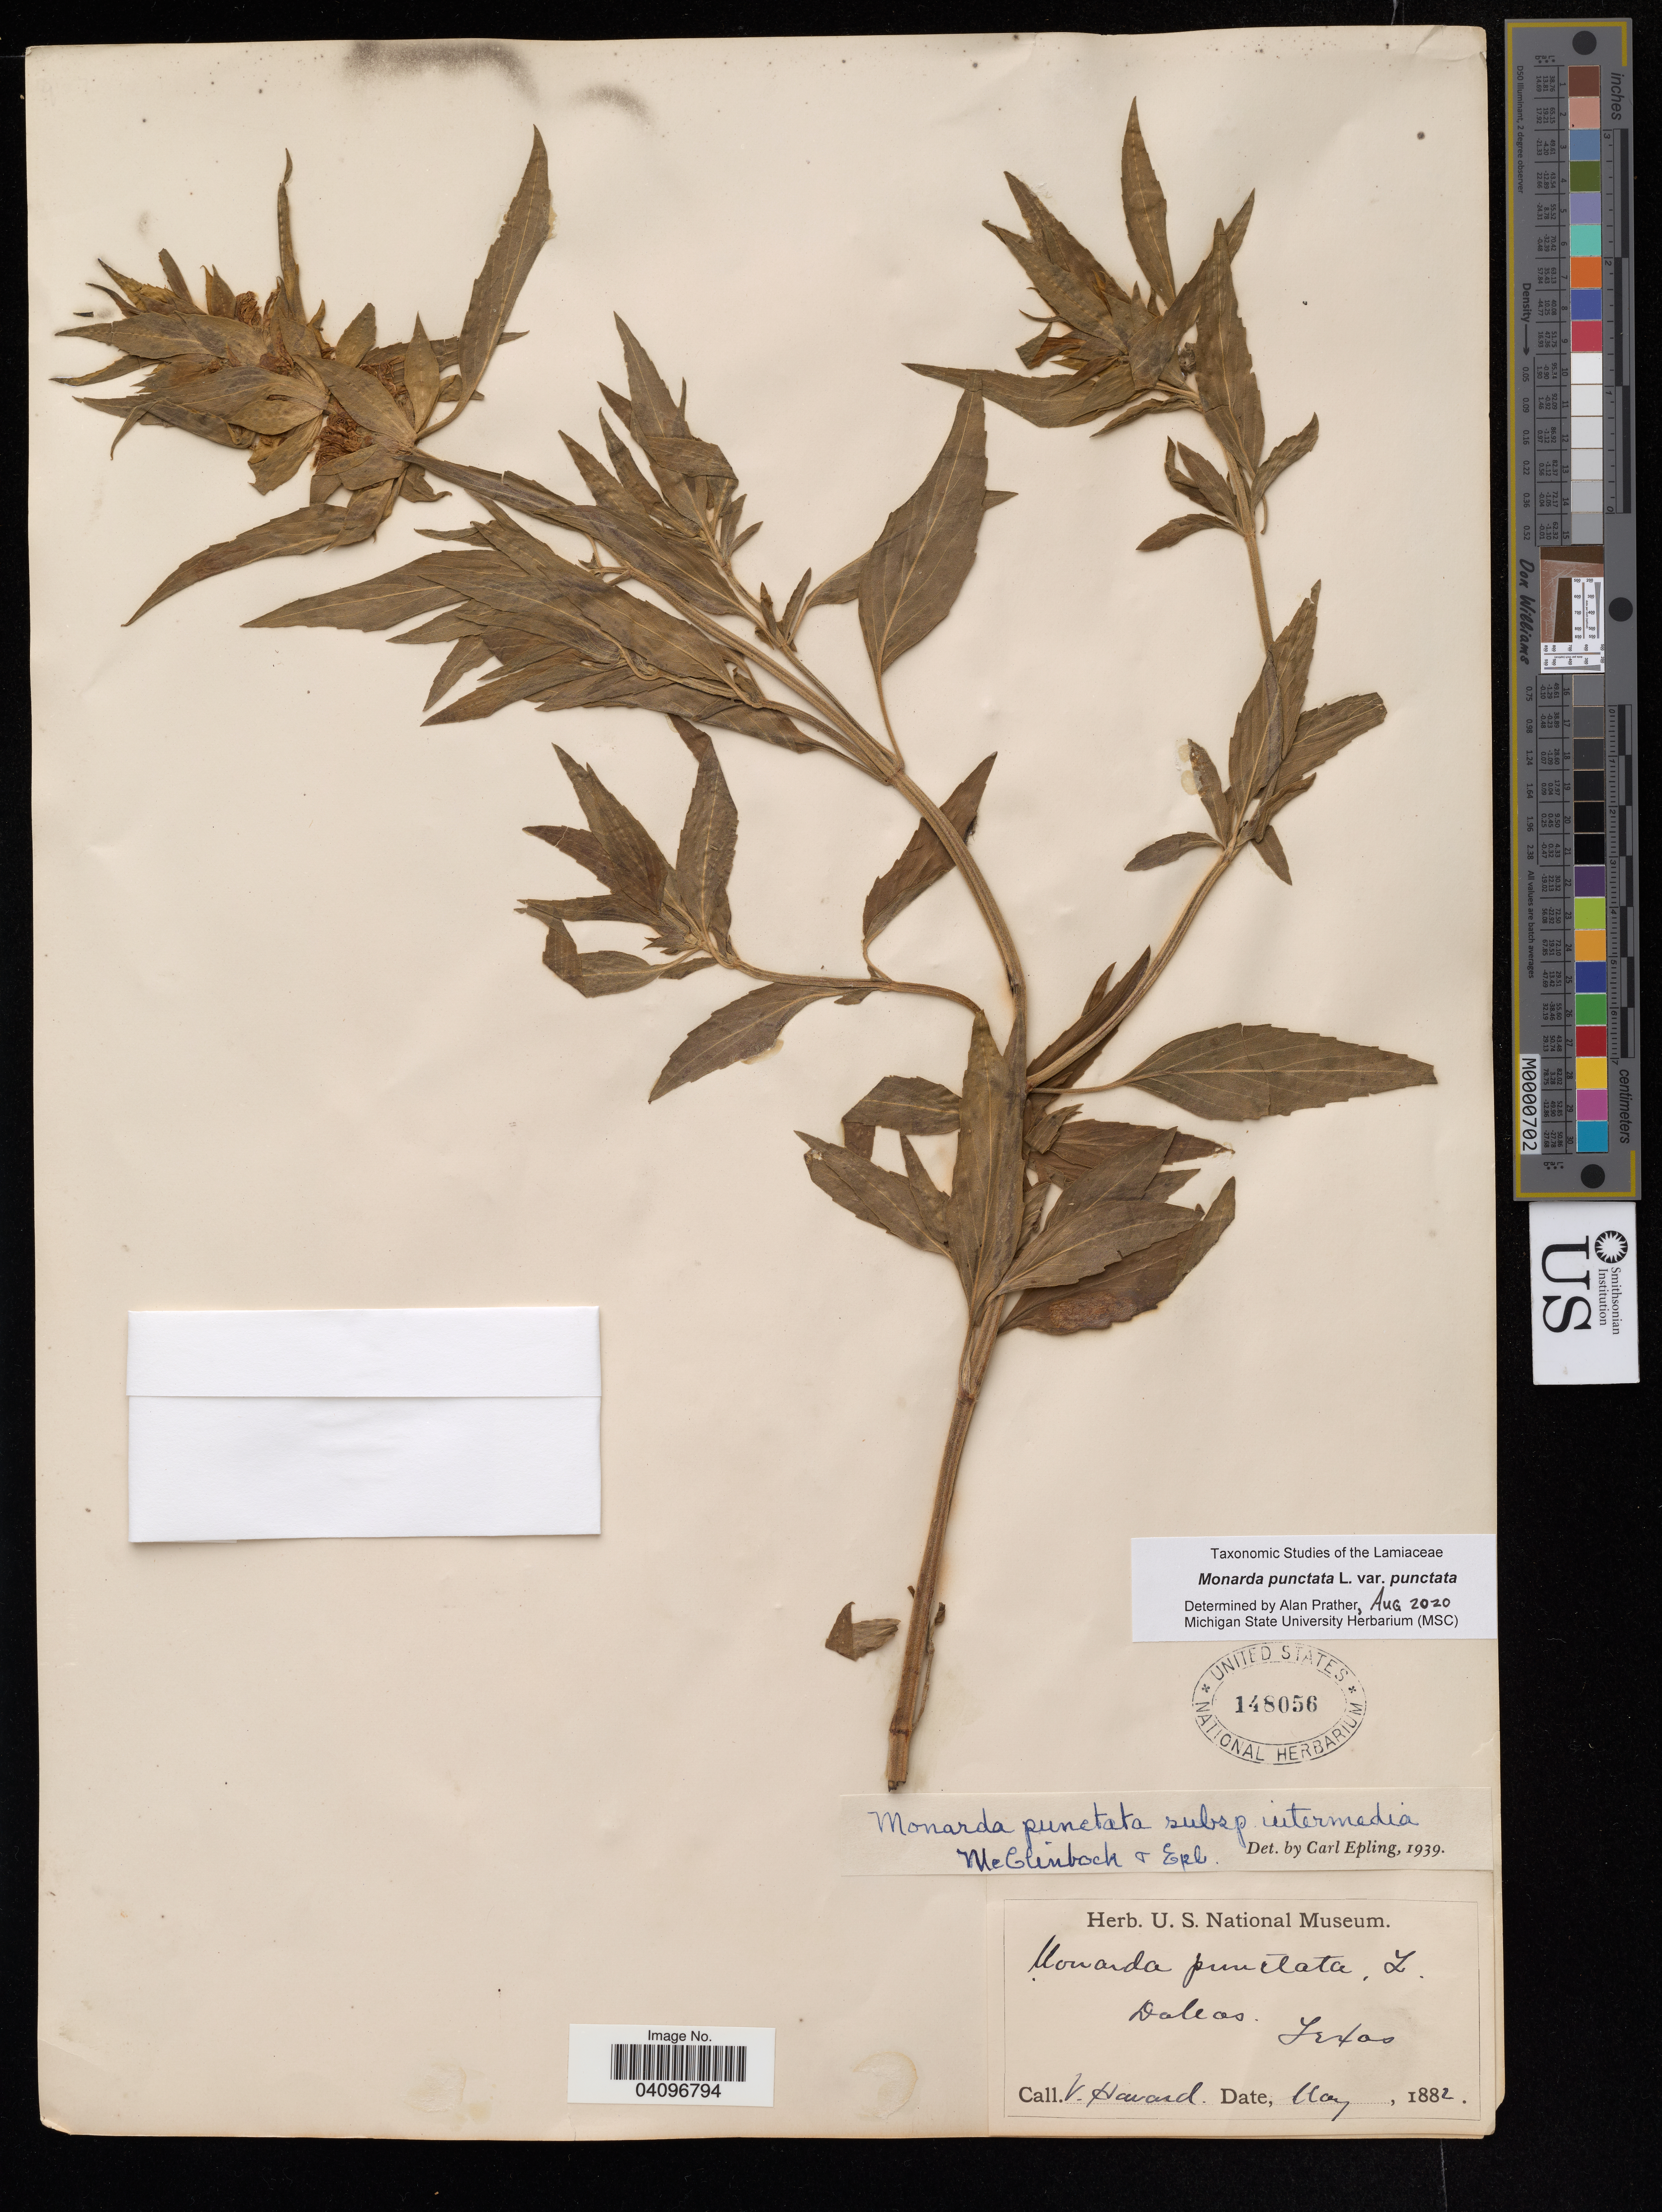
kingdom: Plantae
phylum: Tracheophyta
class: Magnoliopsida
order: Lamiales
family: Lamiaceae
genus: Monarda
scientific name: Monarda punctata var. punctata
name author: L.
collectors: V. Havard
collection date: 1882-05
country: United States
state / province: Texas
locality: Dallas.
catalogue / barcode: US 148056